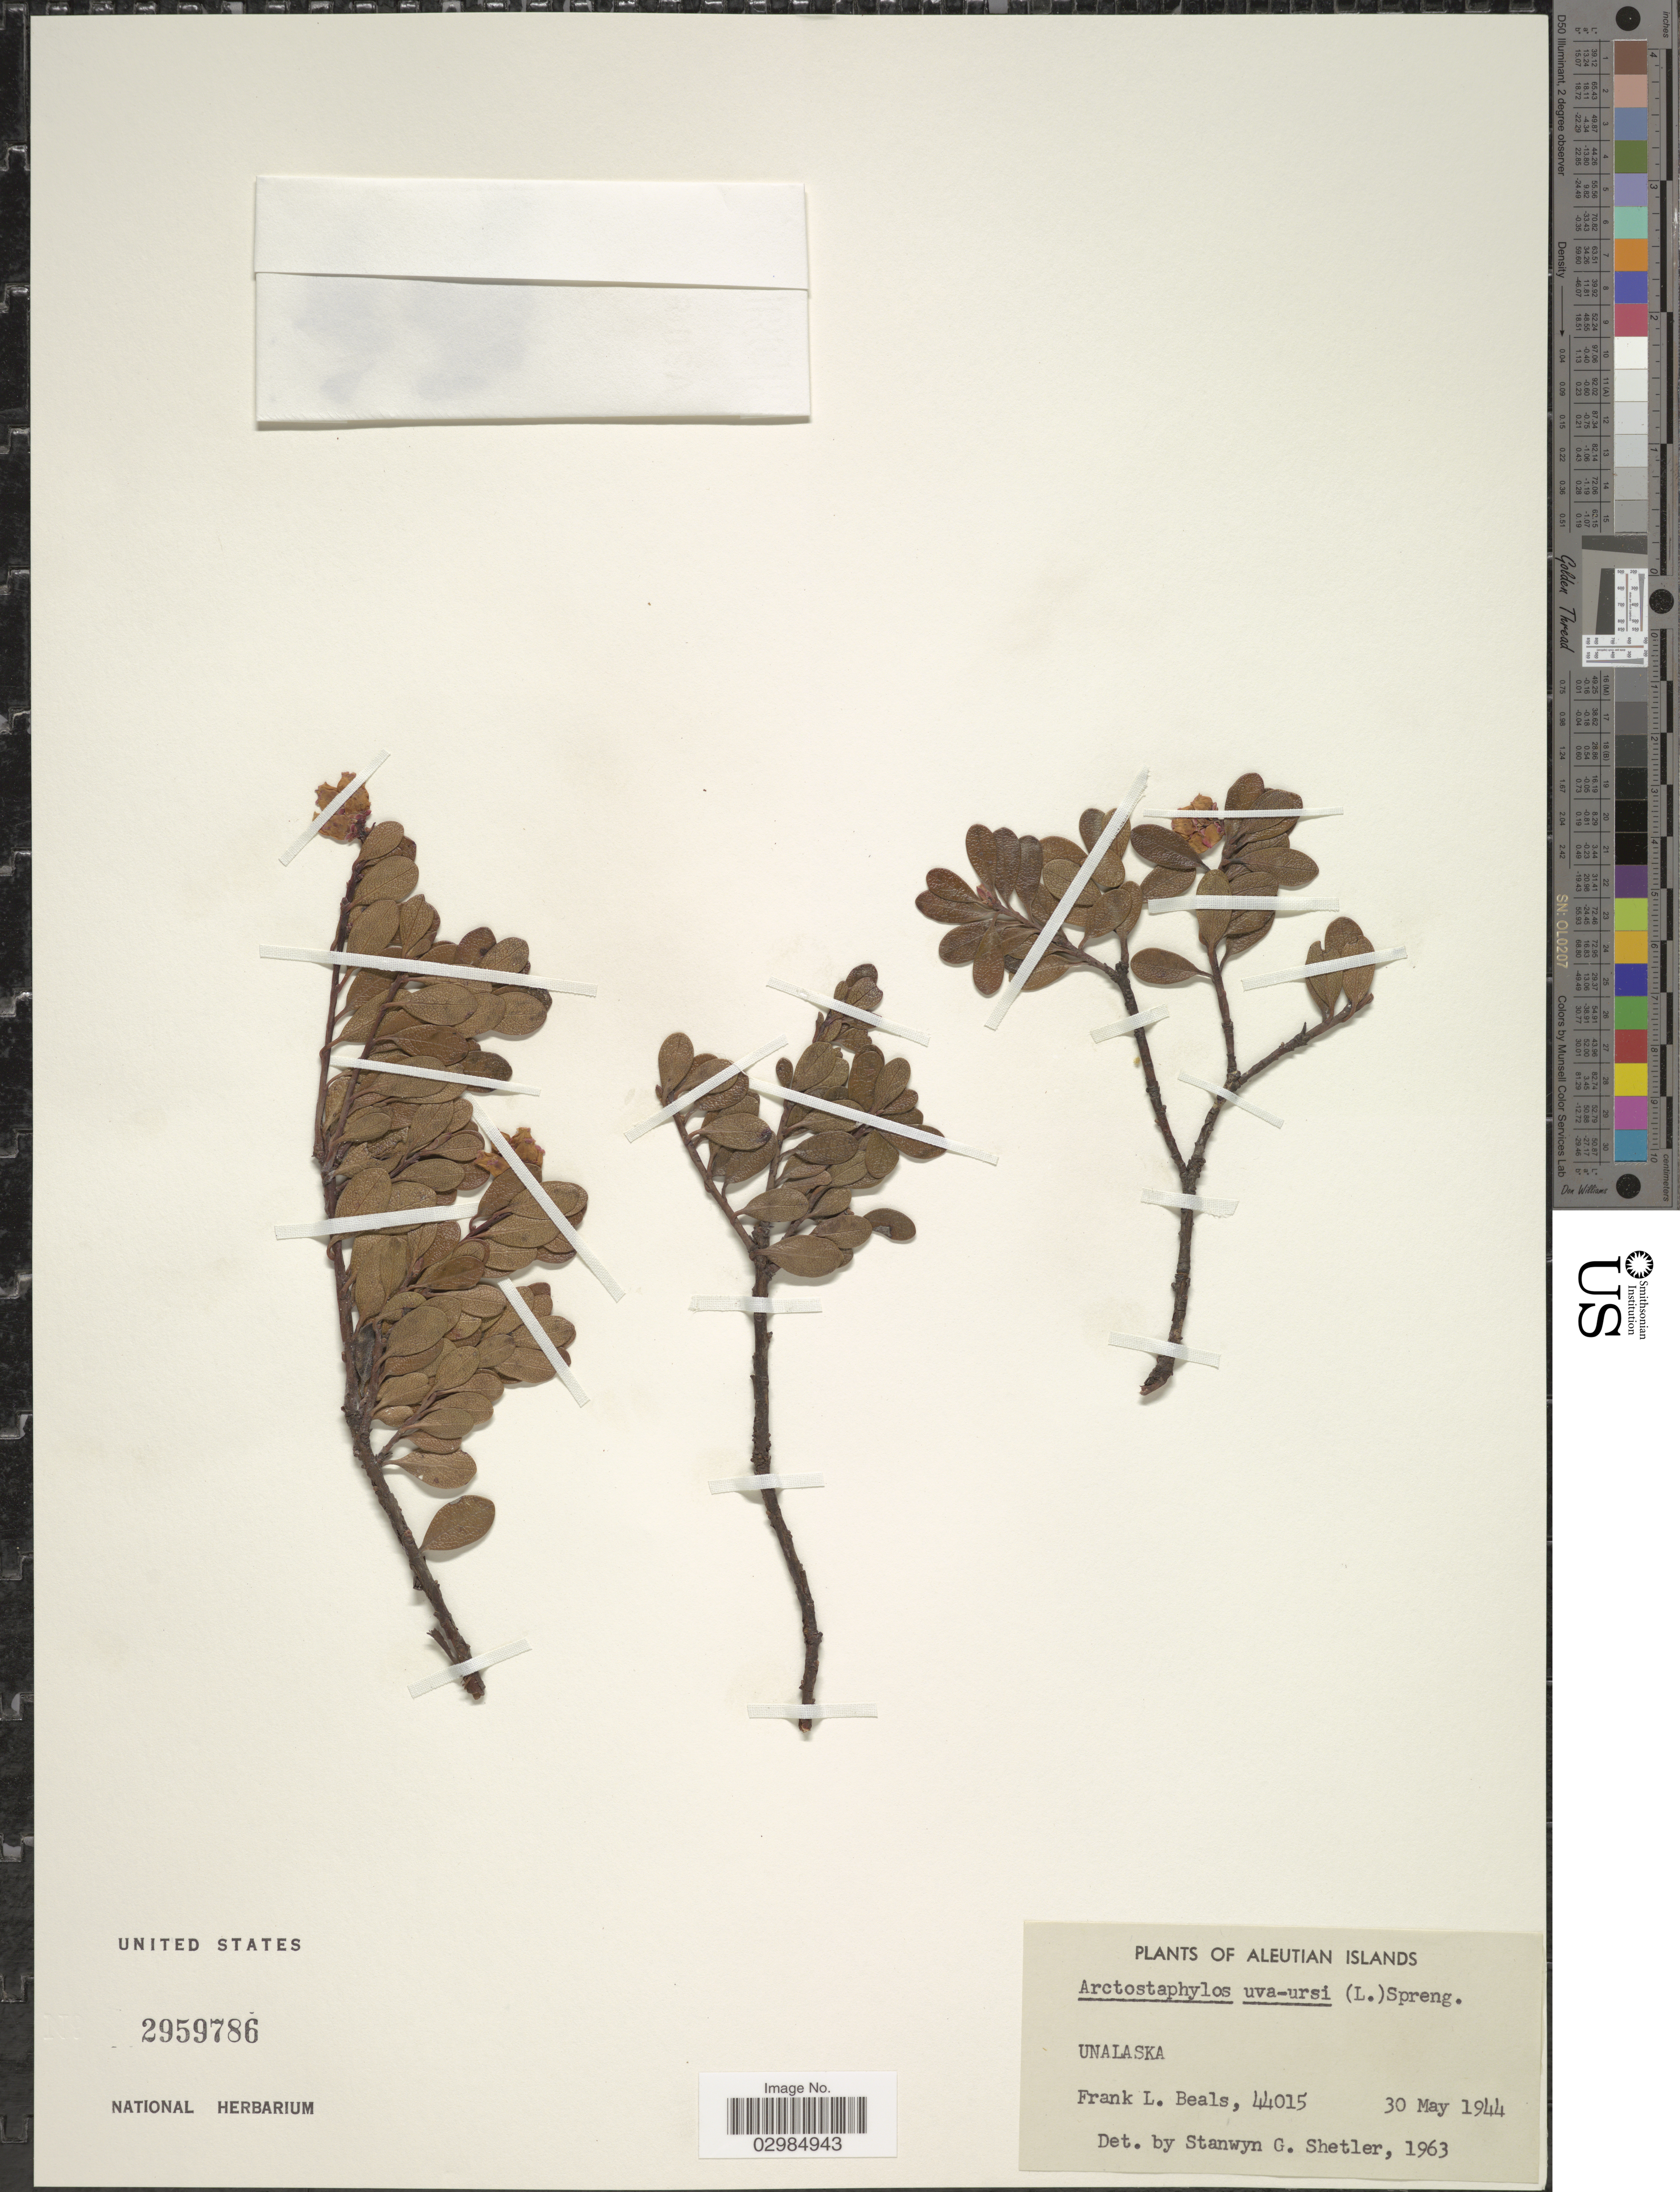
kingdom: Plantae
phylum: Tracheophyta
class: Magnoliopsida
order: Ericales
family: Ericaceae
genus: Arctostaphylos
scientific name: Arctostaphylos uva-ursi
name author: (L.) Spreng.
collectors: F. Beals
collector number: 44015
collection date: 1944-05-30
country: United States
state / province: Alaska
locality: Aleutian Islands. Unalaska.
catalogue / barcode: US 2959786